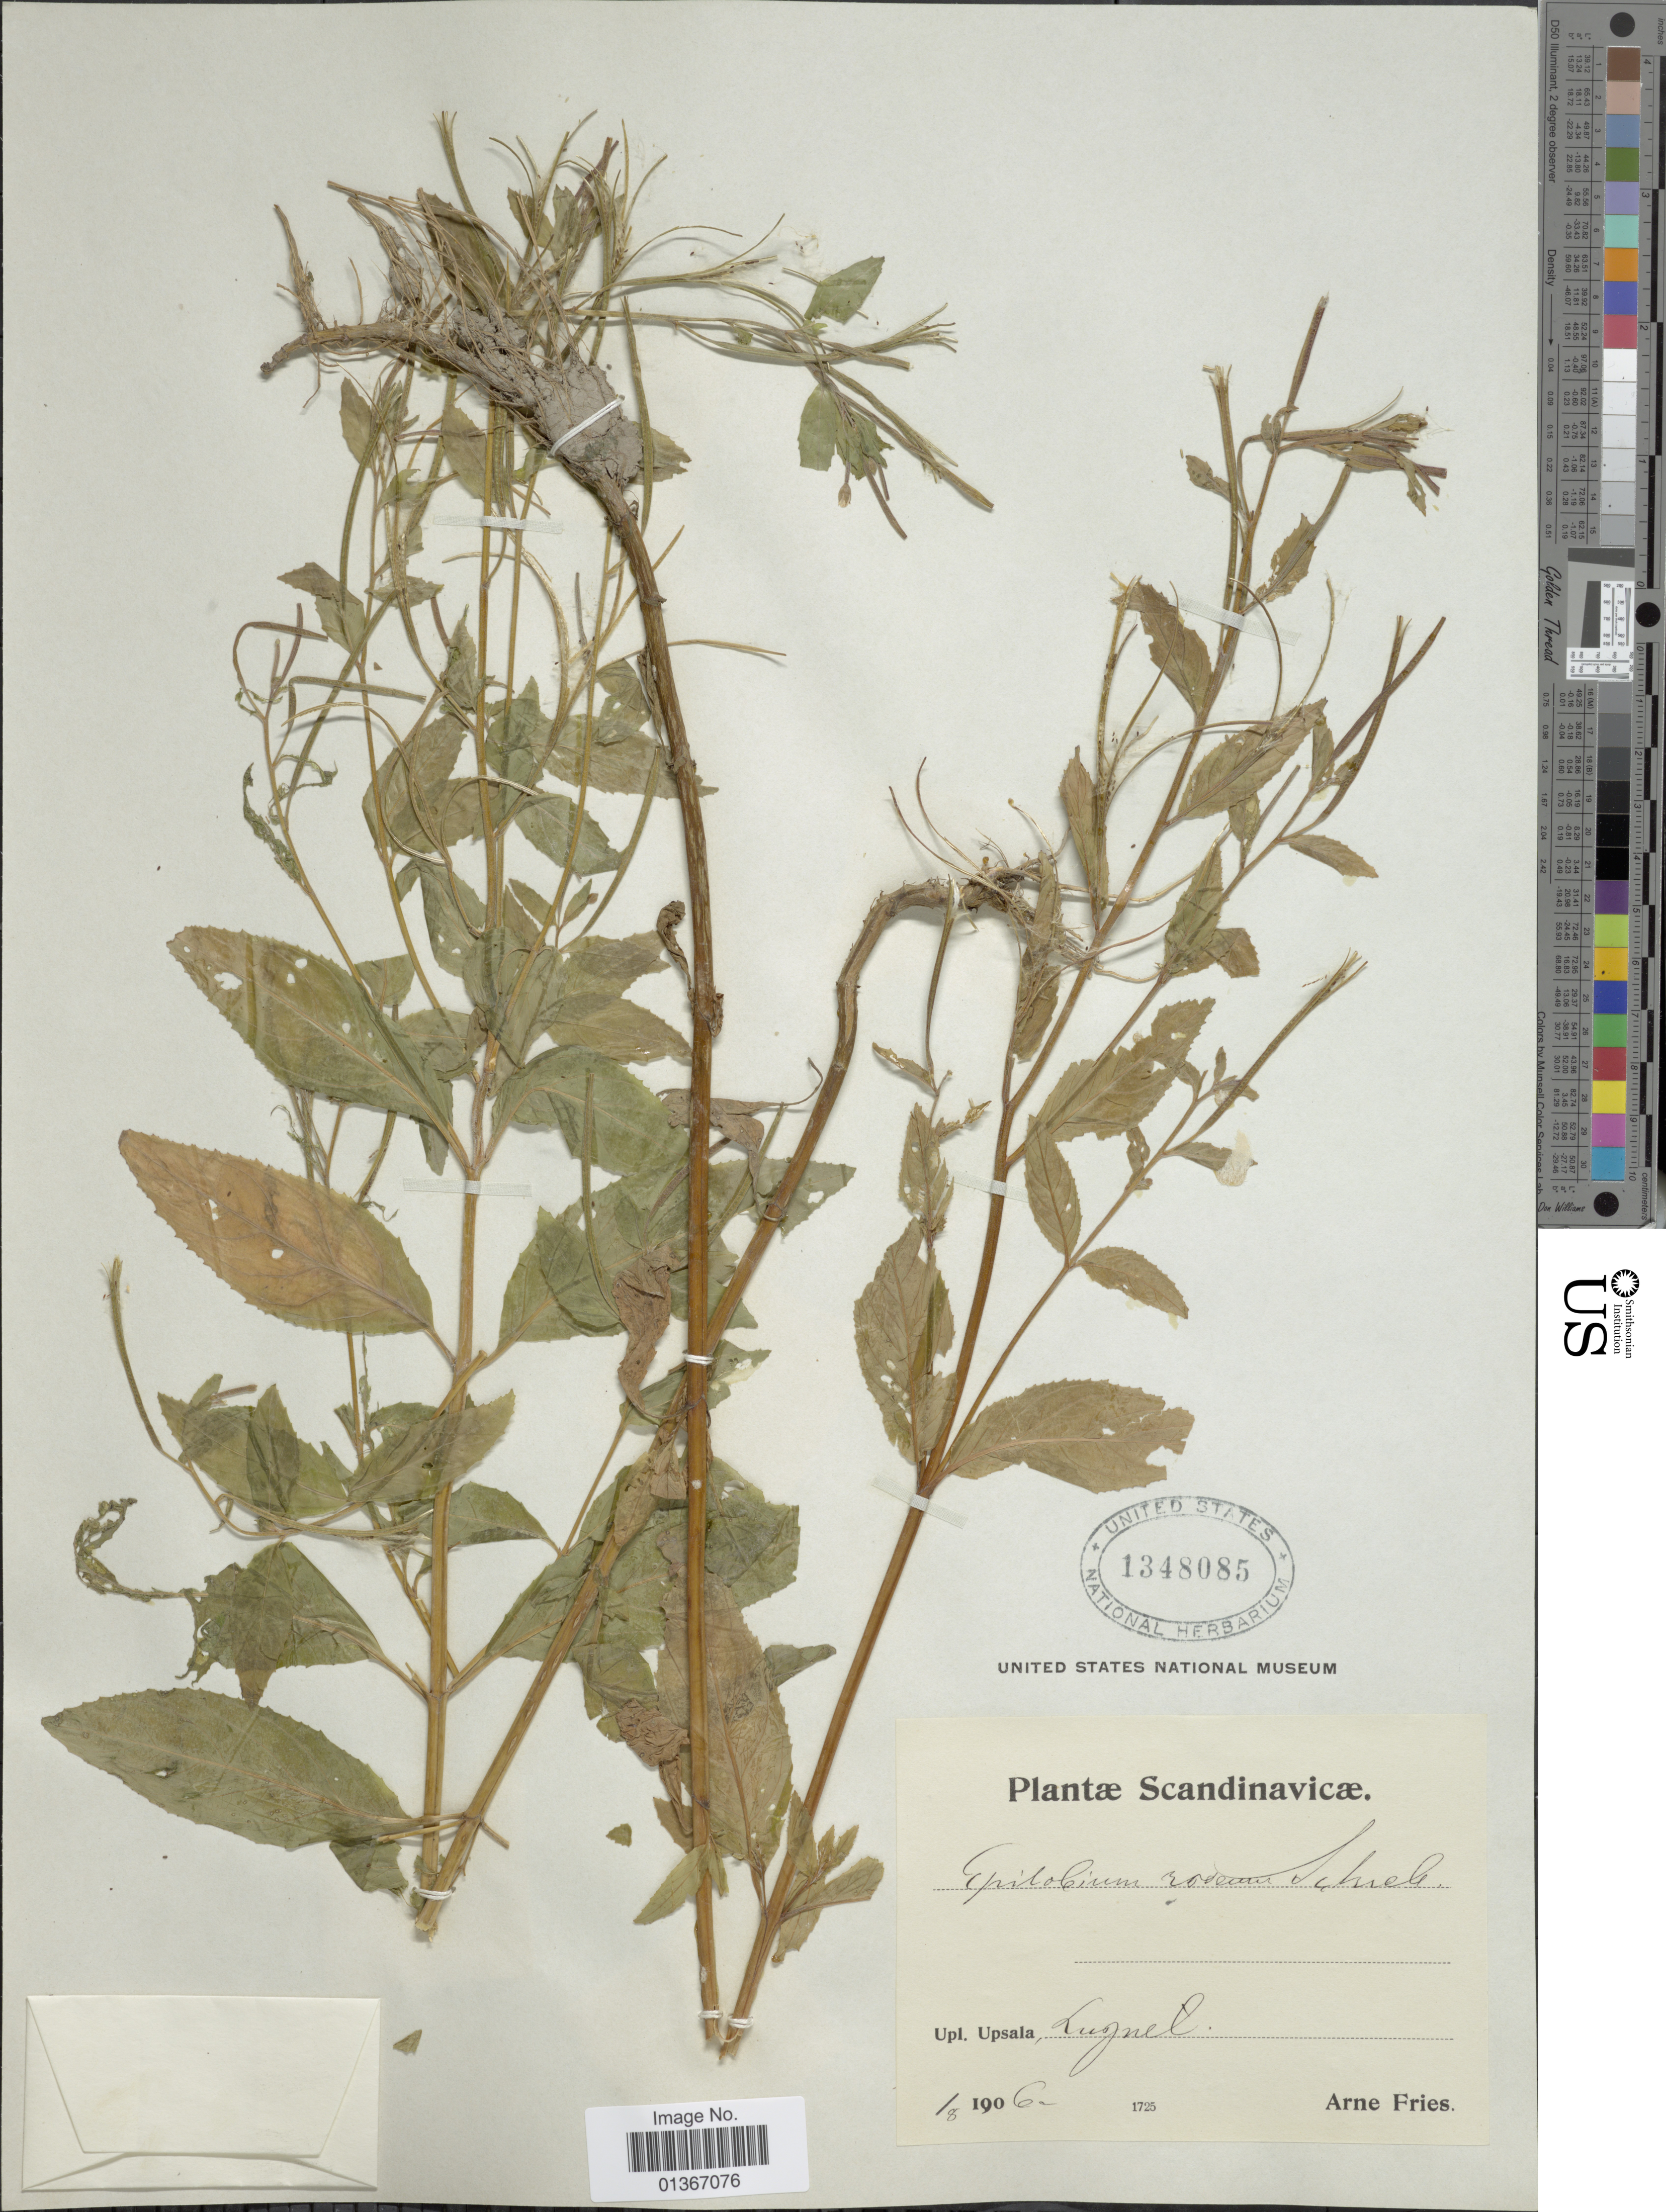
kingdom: Plantae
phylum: Tracheophyta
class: Magnoliopsida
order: Myrtales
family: Onagraceae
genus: Epilobium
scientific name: Epilobium roseum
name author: Schreb.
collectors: E. A. Fries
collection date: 1906-08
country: Sweden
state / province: Uppsala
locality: Uppsala, Lugnet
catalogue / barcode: US 1348085